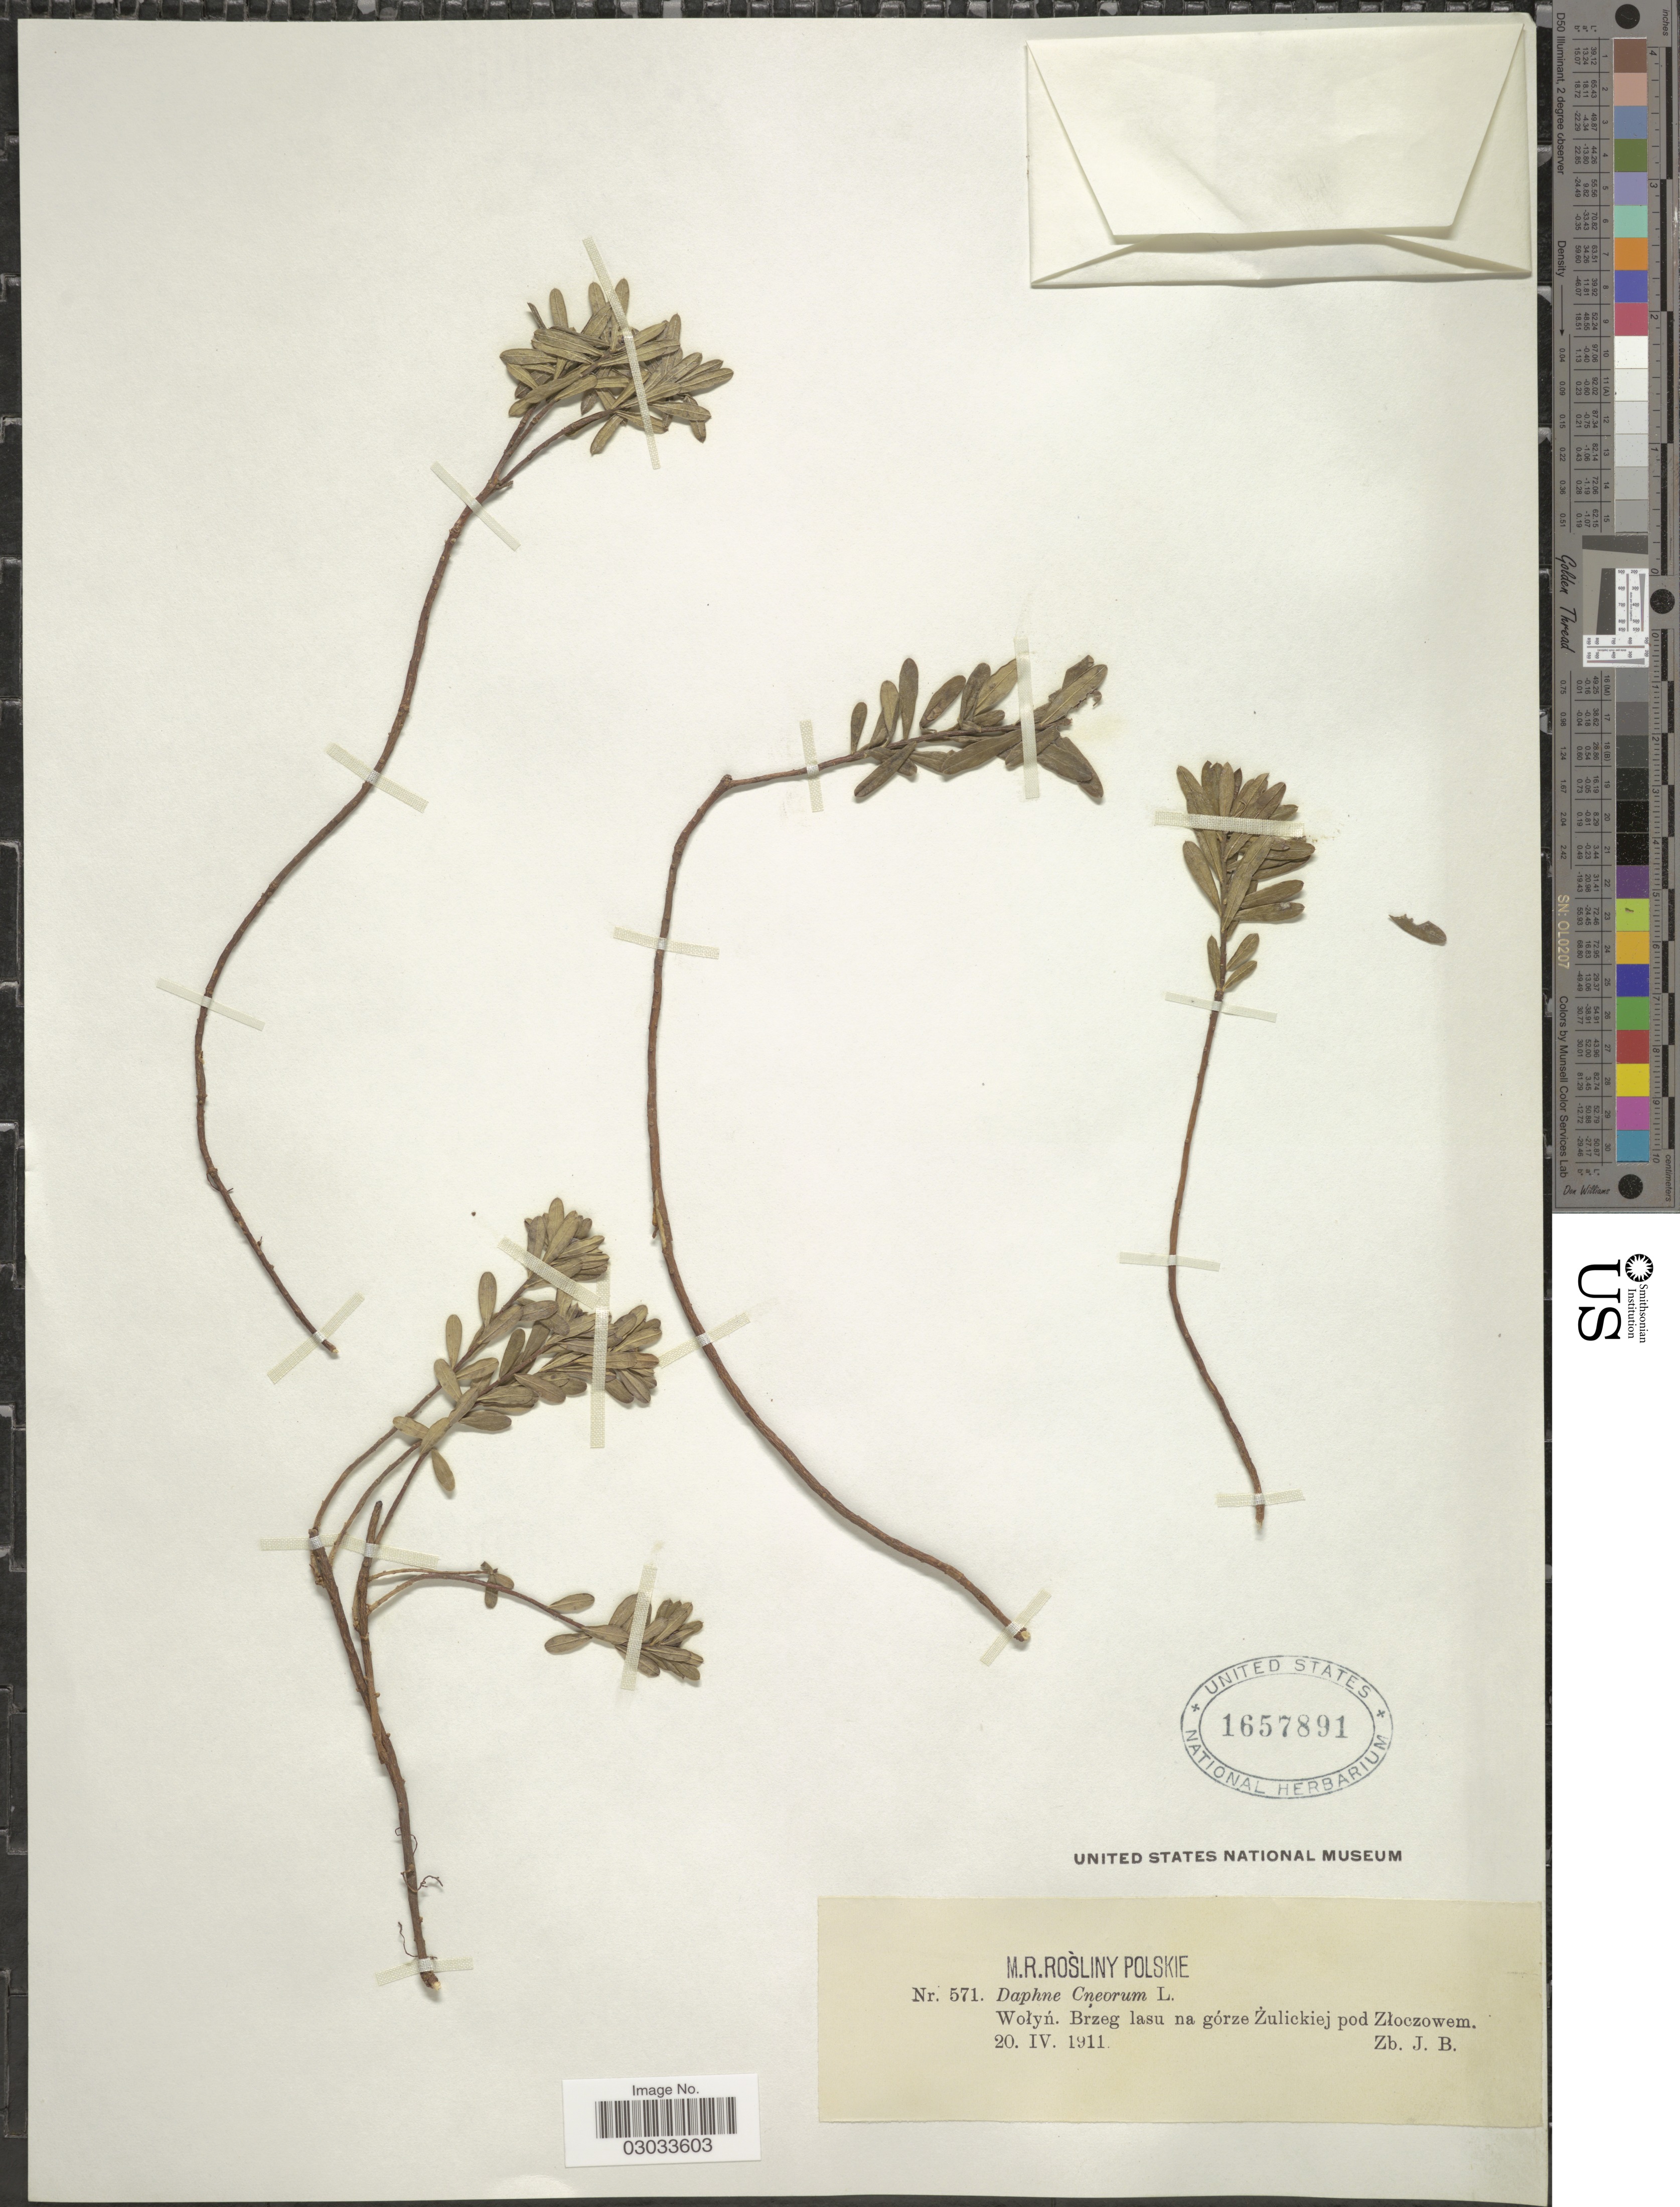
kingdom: Plantae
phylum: Tracheophyta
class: Magnoliopsida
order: Malvales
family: Thymelaeaceae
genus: Daphne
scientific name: Daphne cneorum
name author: L.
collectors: Zb. J. B.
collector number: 571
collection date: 1911-04-20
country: Ukraine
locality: Wolyn. Brzeg lasu na górze Zulickiej pod Zloczowem.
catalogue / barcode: US 1657891